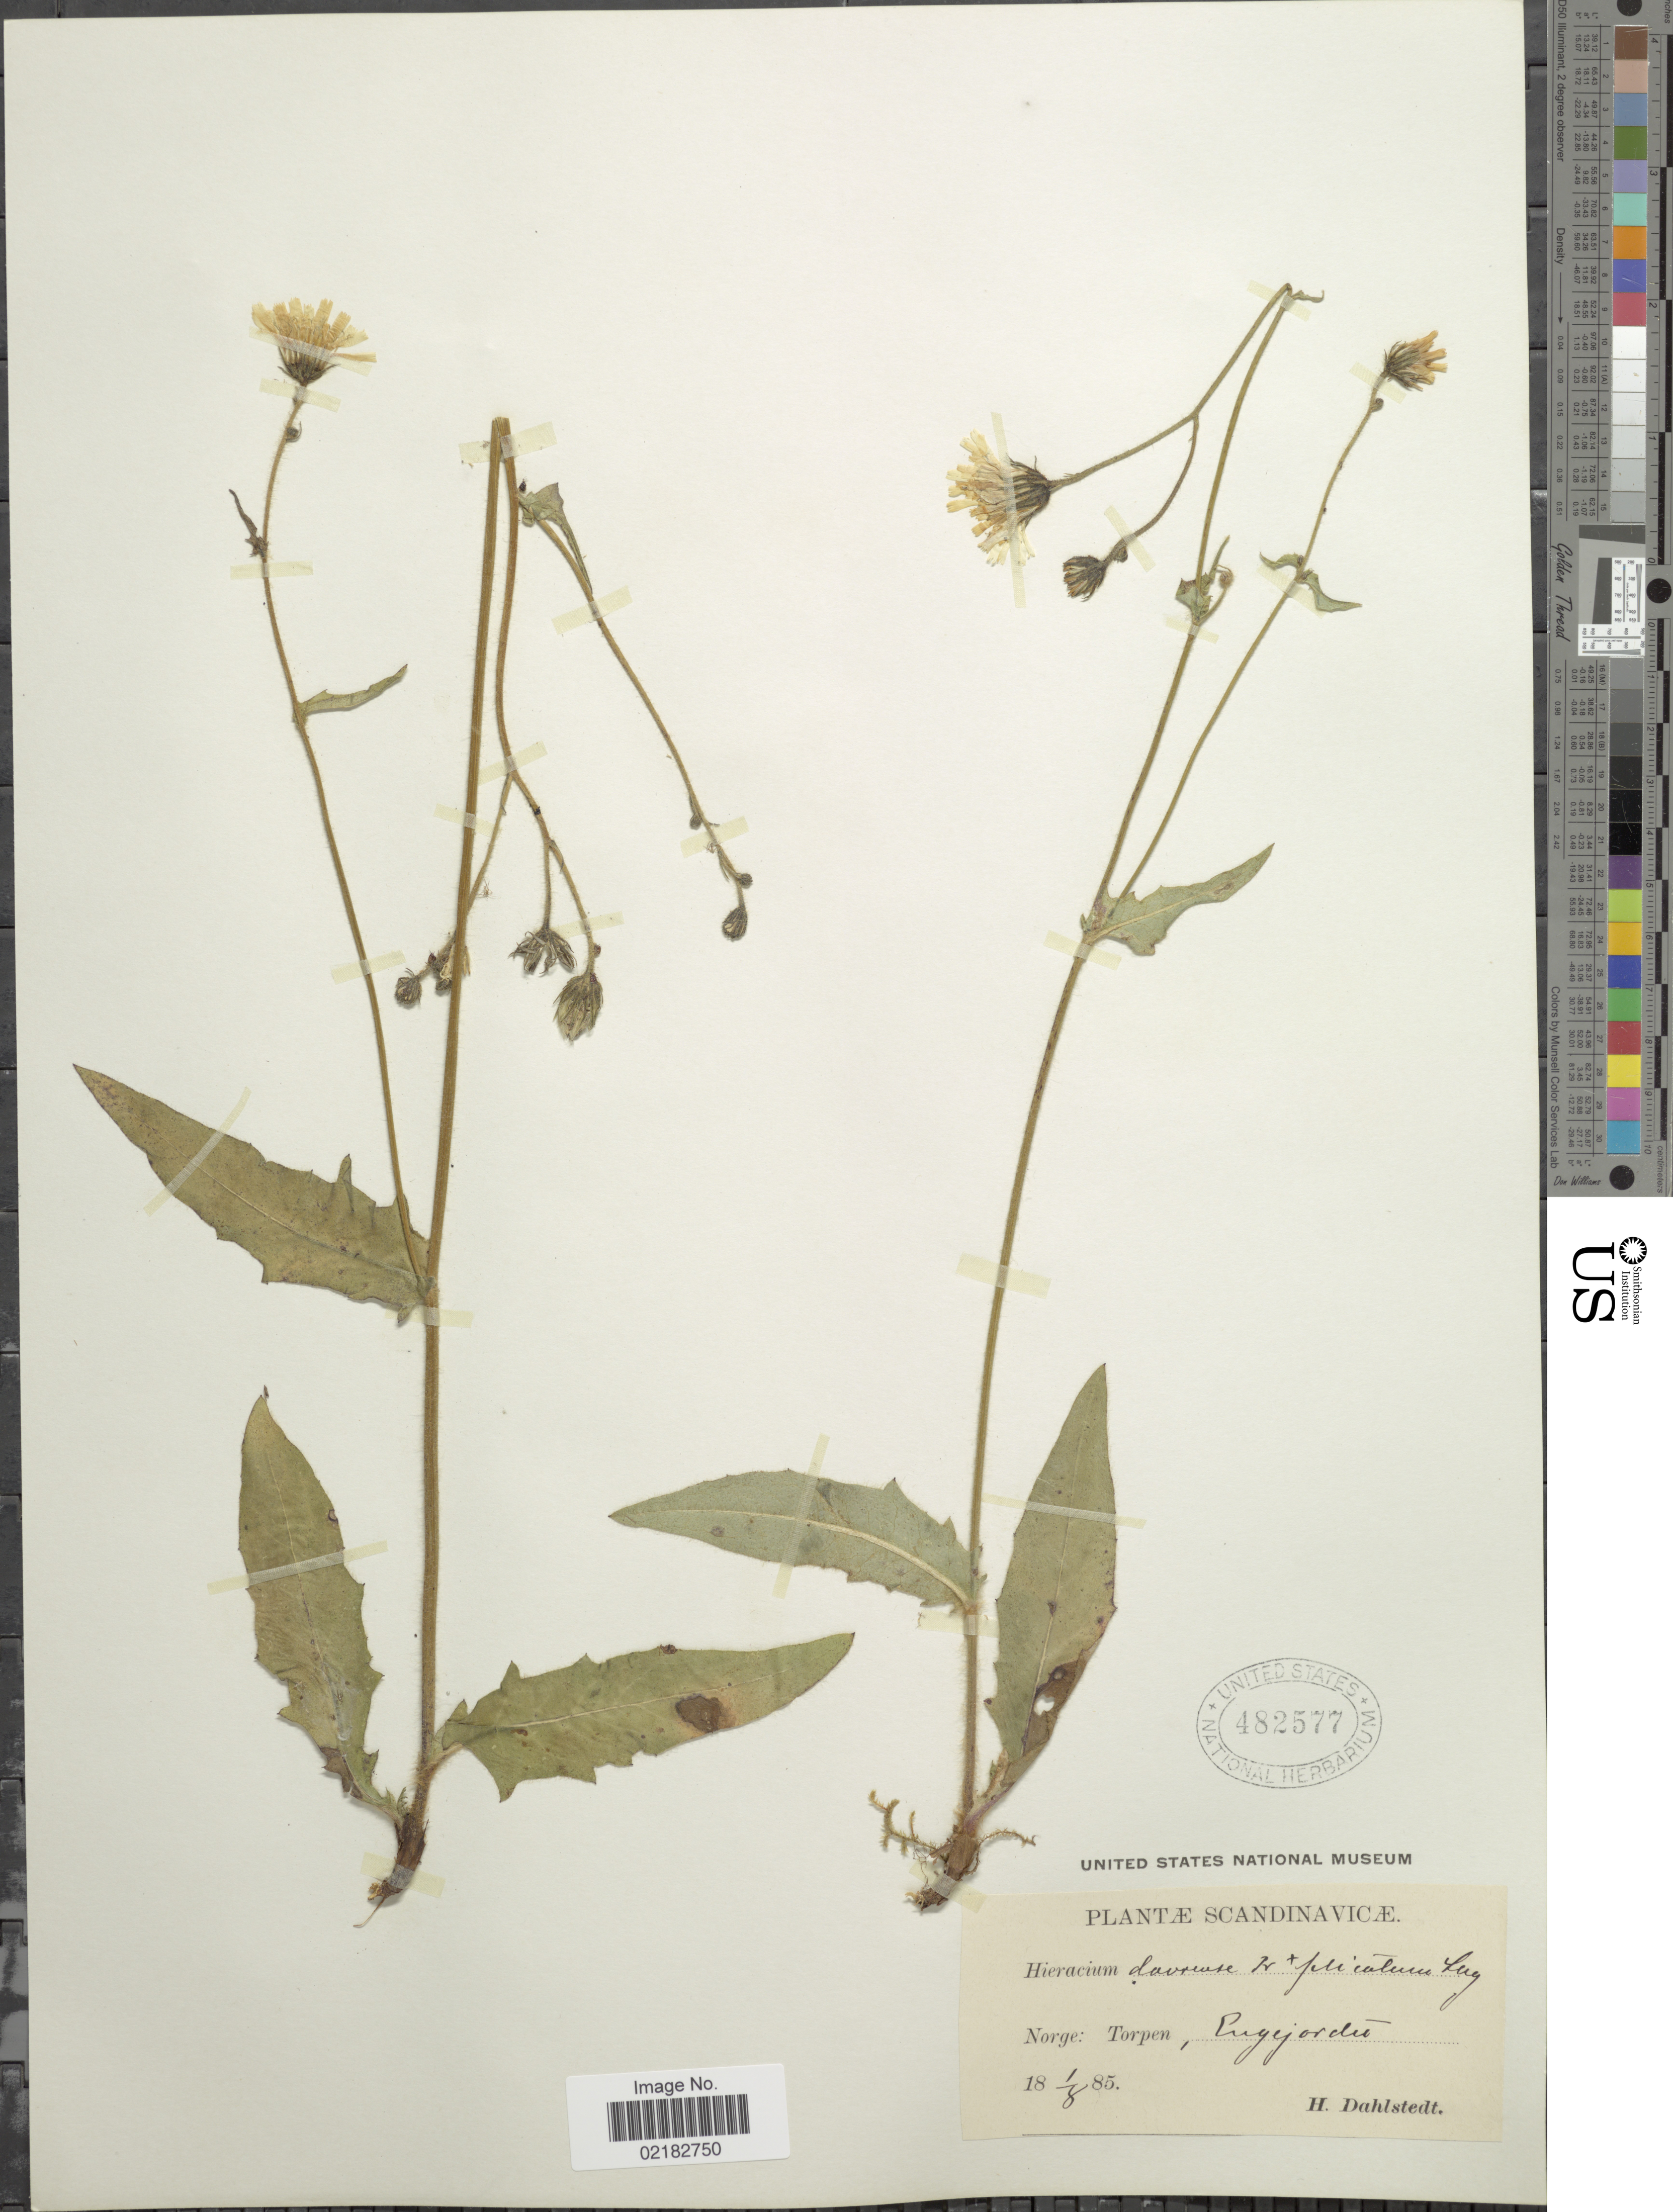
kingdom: Plantae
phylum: Tracheophyta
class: Magnoliopsida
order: Asterales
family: Asteraceae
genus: Hieracium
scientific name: Hieracium dovrense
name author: Fr.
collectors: H. G. Dahlstedt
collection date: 1885-08-01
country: Norway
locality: Scandinavicae. Norge: Torpen, Engejordet.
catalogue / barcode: US 482577